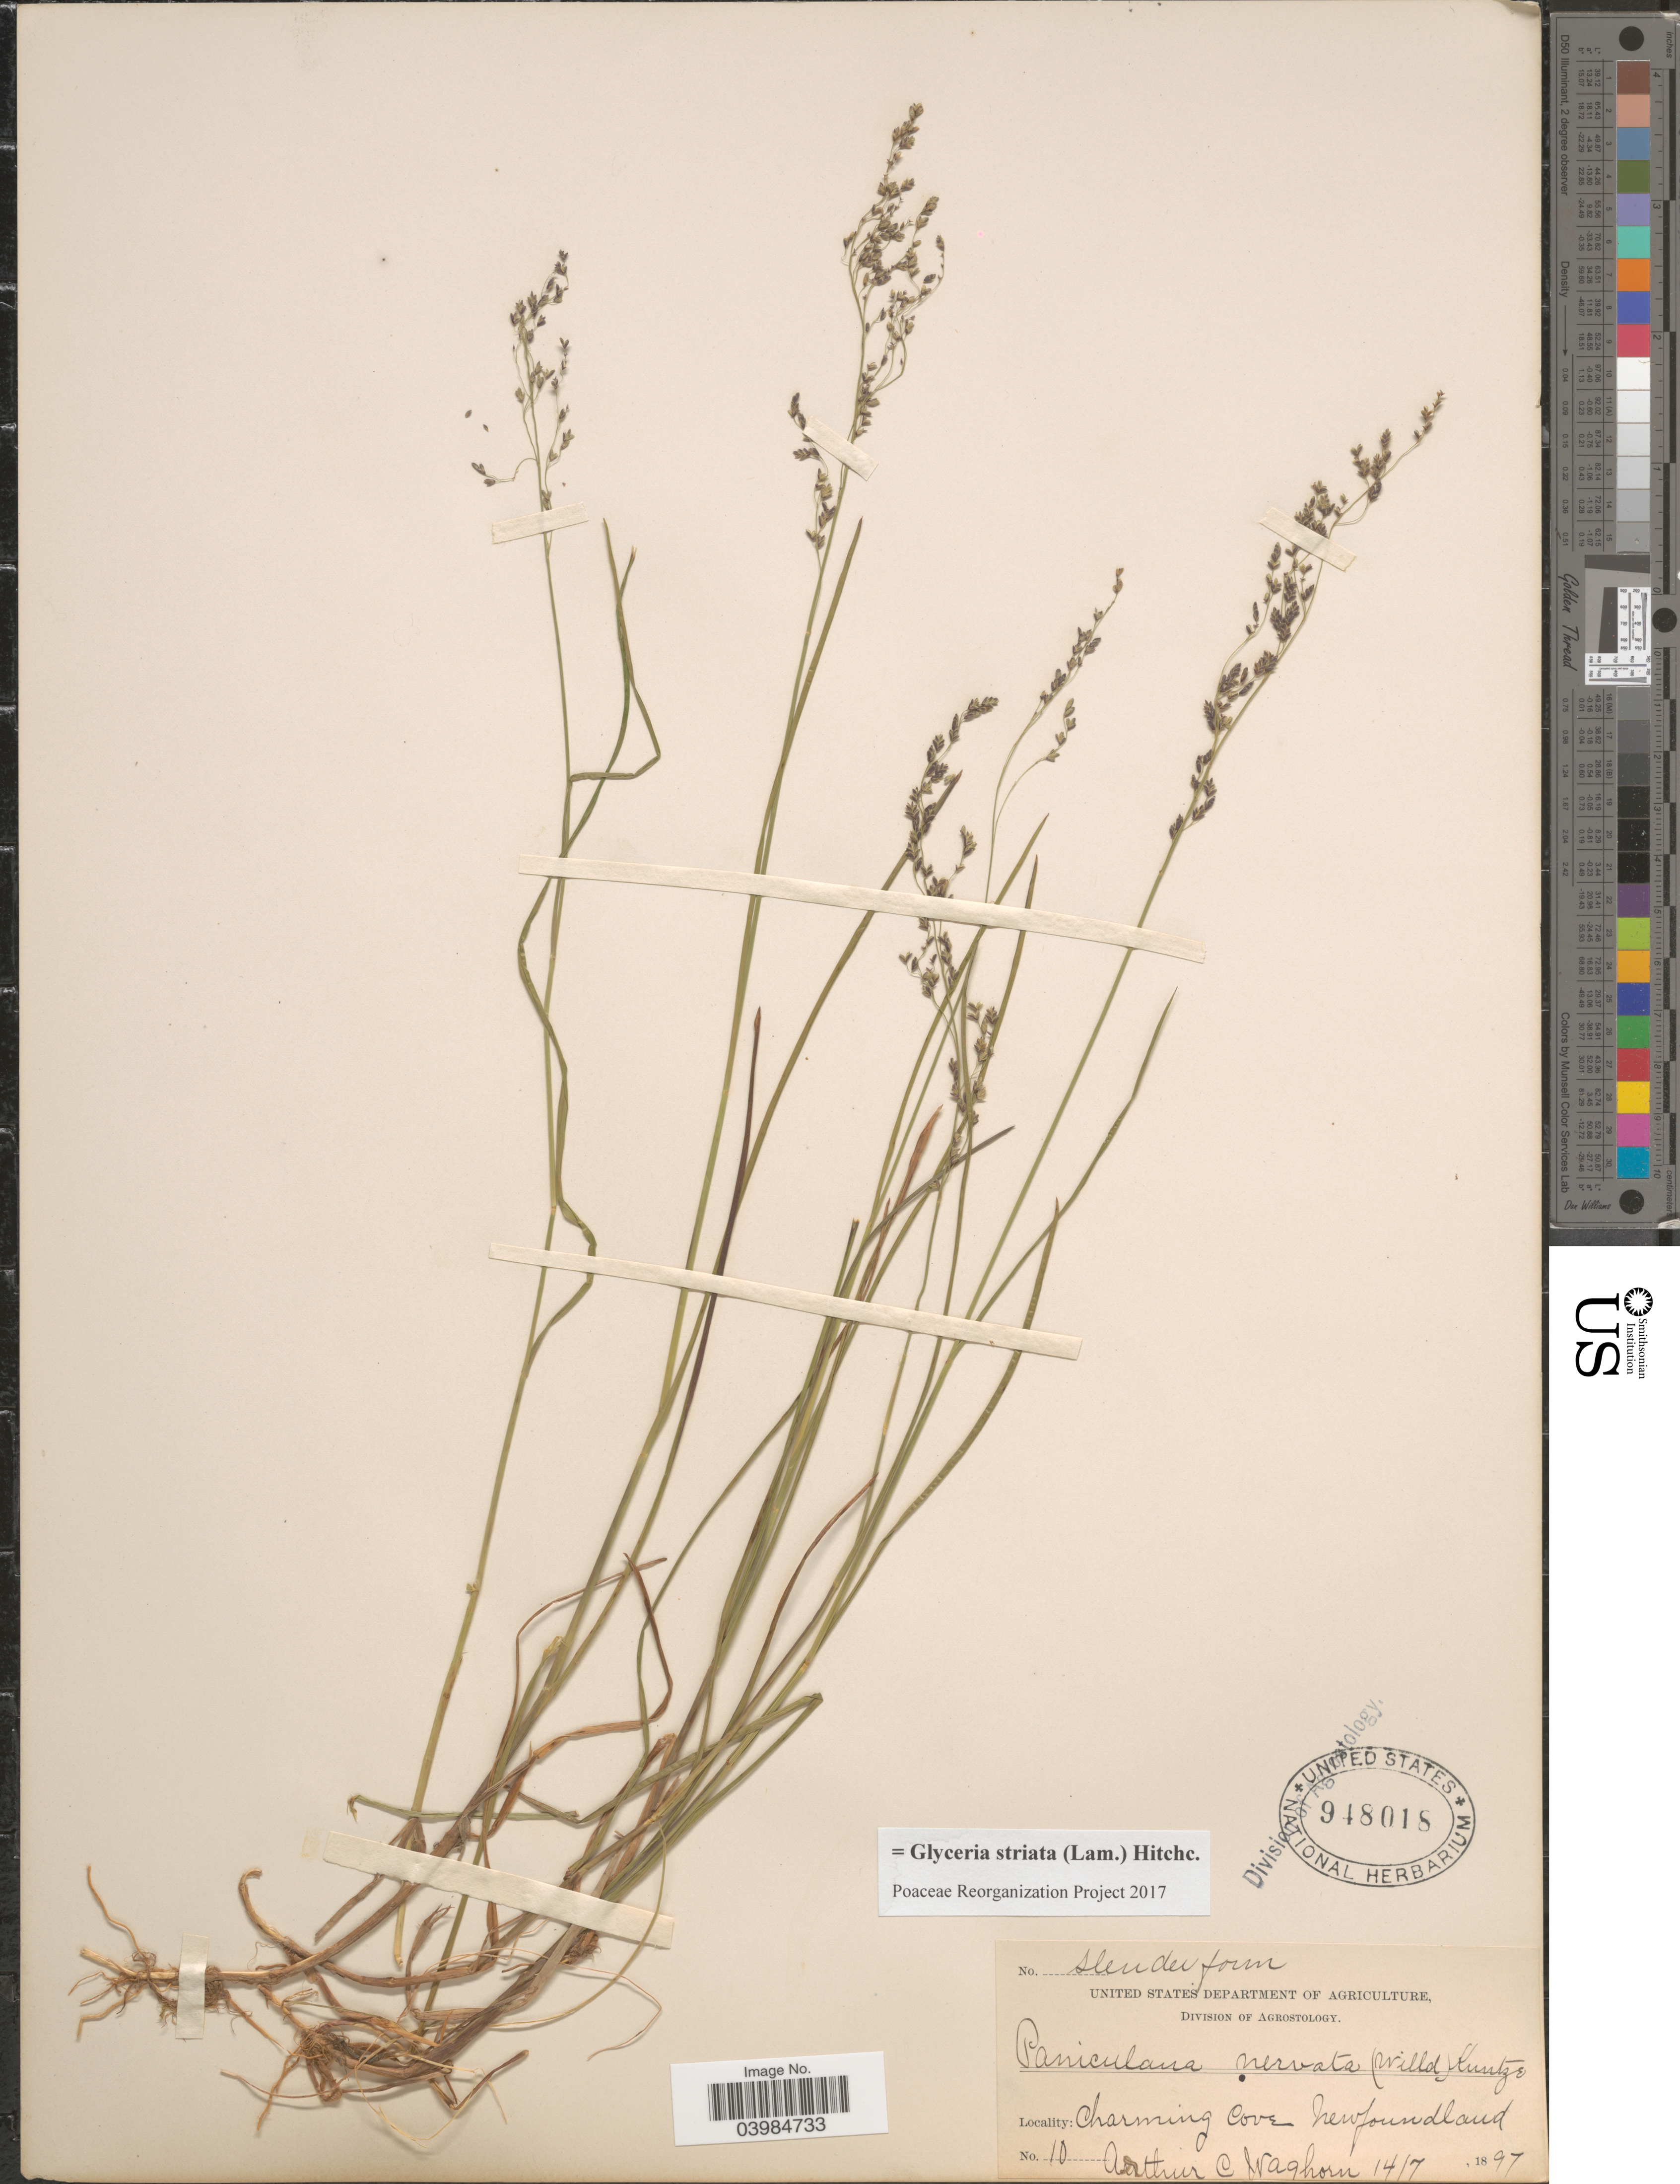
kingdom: Plantae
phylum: Tracheophyta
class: Liliopsida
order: Poales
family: Poaceae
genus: Glyceria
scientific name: Glyceria striata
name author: (Lam.) Hitchc.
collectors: A. Waghorne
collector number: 10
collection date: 1897-07-14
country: Canada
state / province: Newfoundland and Labrador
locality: Charming Cove.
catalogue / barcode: US 948018